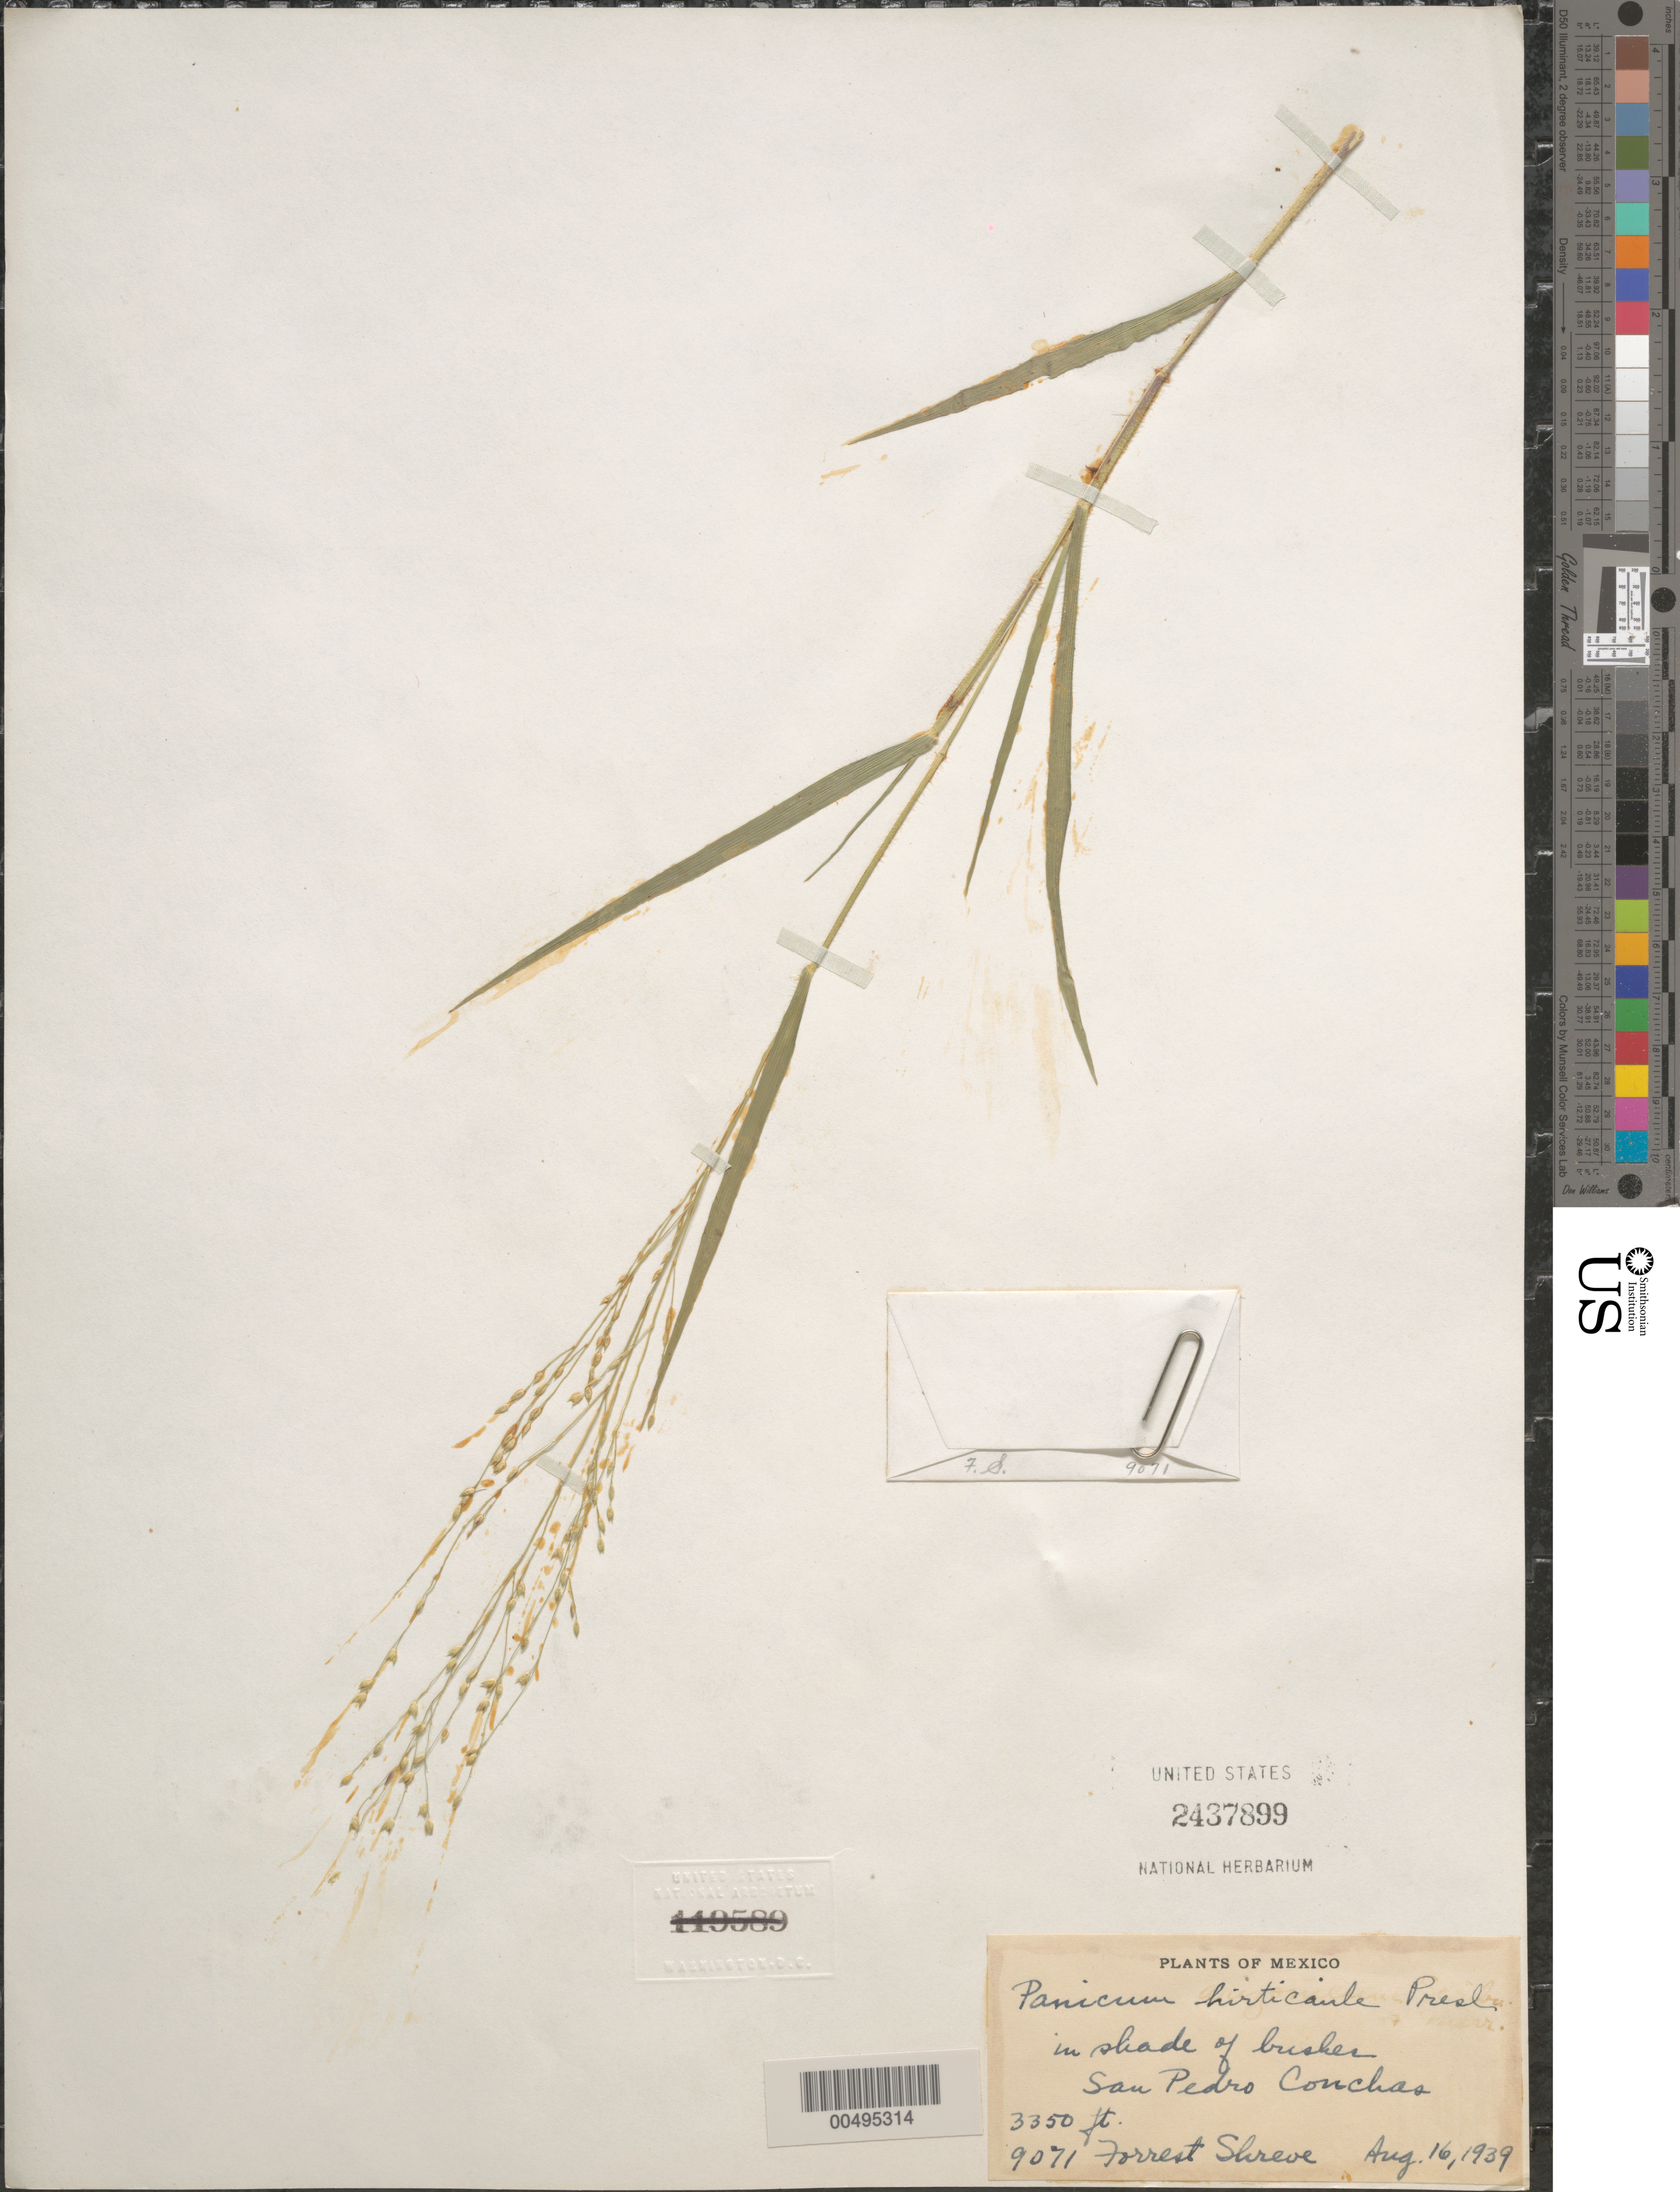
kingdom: Plantae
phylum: Tracheophyta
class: Liliopsida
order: Poales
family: Poaceae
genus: Panicum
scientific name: Panicum hirticaule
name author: J. Presl in C. Presl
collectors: F. Shreve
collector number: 9071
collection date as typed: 16 Aug 1939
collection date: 1939-08-16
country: Mexico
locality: San Pedro Conchas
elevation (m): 1021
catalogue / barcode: US 2437899